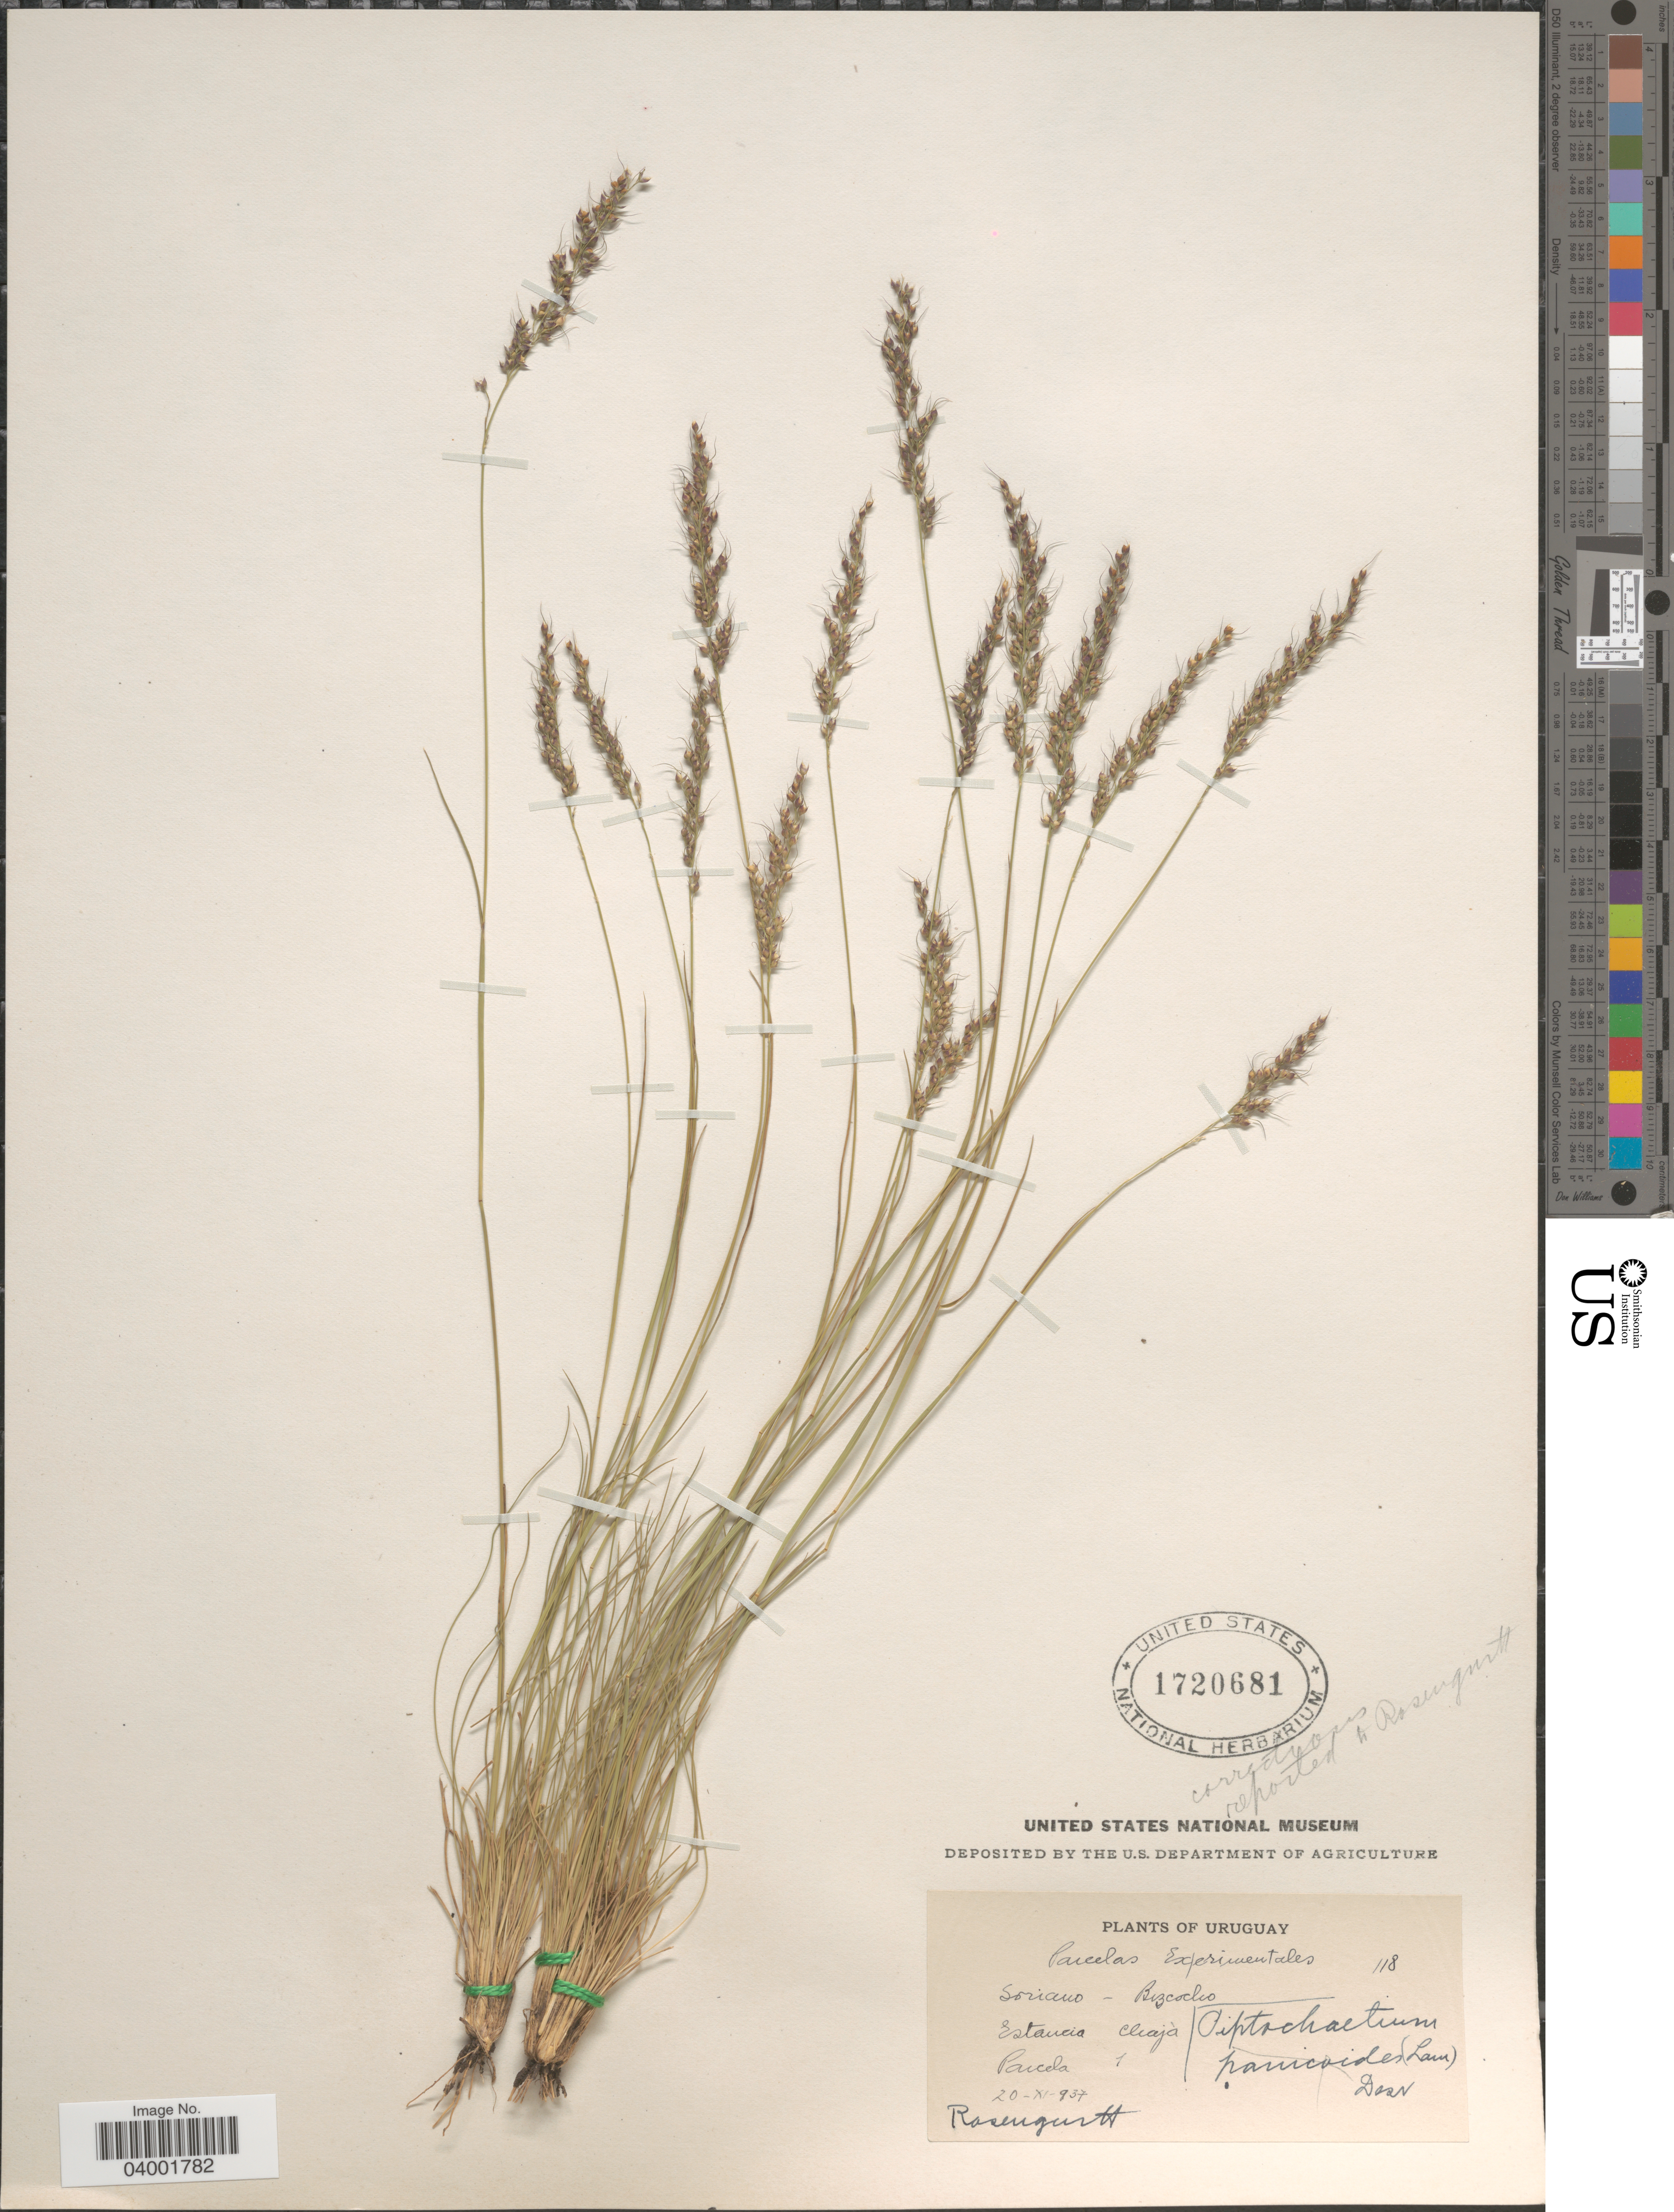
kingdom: Plantae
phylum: Tracheophyta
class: Liliopsida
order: Poales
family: Poaceae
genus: Piptochaetium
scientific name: Piptochaetium montevidense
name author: (Spreng.) Parodi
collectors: Rosengurtt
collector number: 118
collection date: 1937-11-20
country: Uruguay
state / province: Soriano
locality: Bizcoclio. Estancia Chajà. Parcela 1.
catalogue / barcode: US 1720681